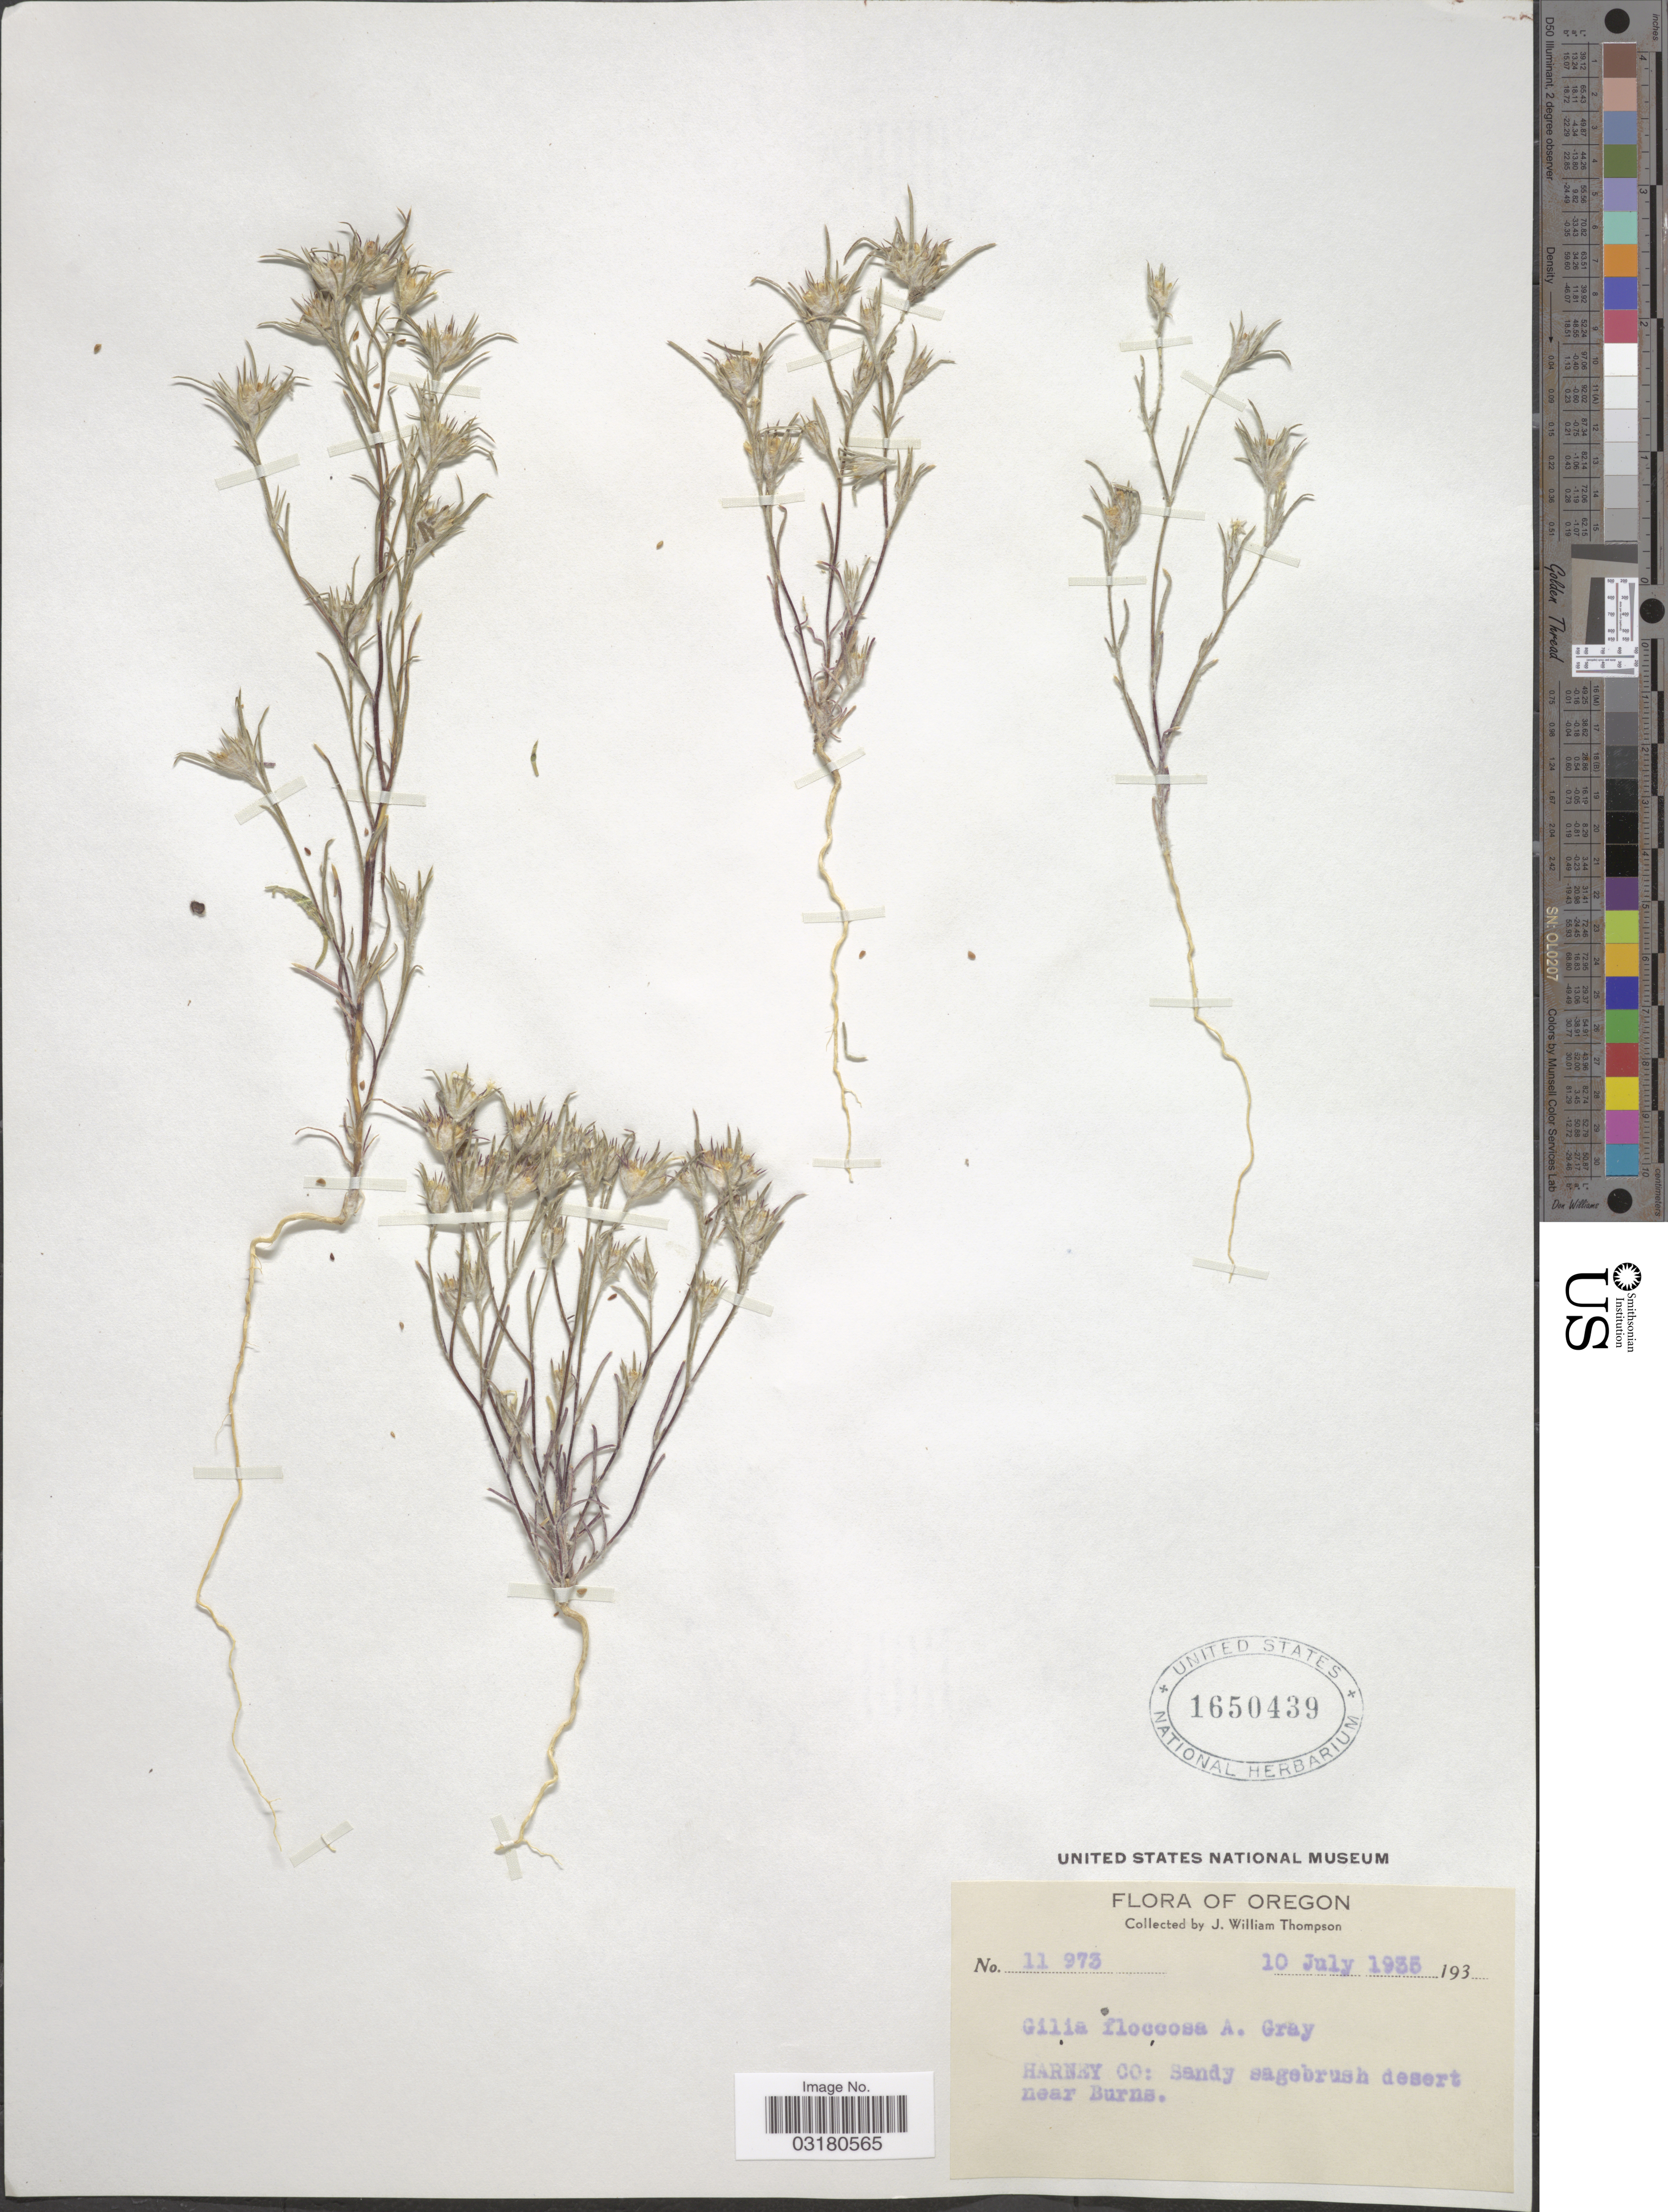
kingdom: Plantae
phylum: Tracheophyta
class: Magnoliopsida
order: Ericales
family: Polemoniaceae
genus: Eriastrum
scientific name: Eriastrum wilcoxii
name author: (A. Nelson) H. Mason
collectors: J. W. Thompson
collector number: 11973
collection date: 1935-07-10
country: United States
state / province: Oregon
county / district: Harney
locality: Harney Co: Sandy sagebrush desert near Burns.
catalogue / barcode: US 1650439